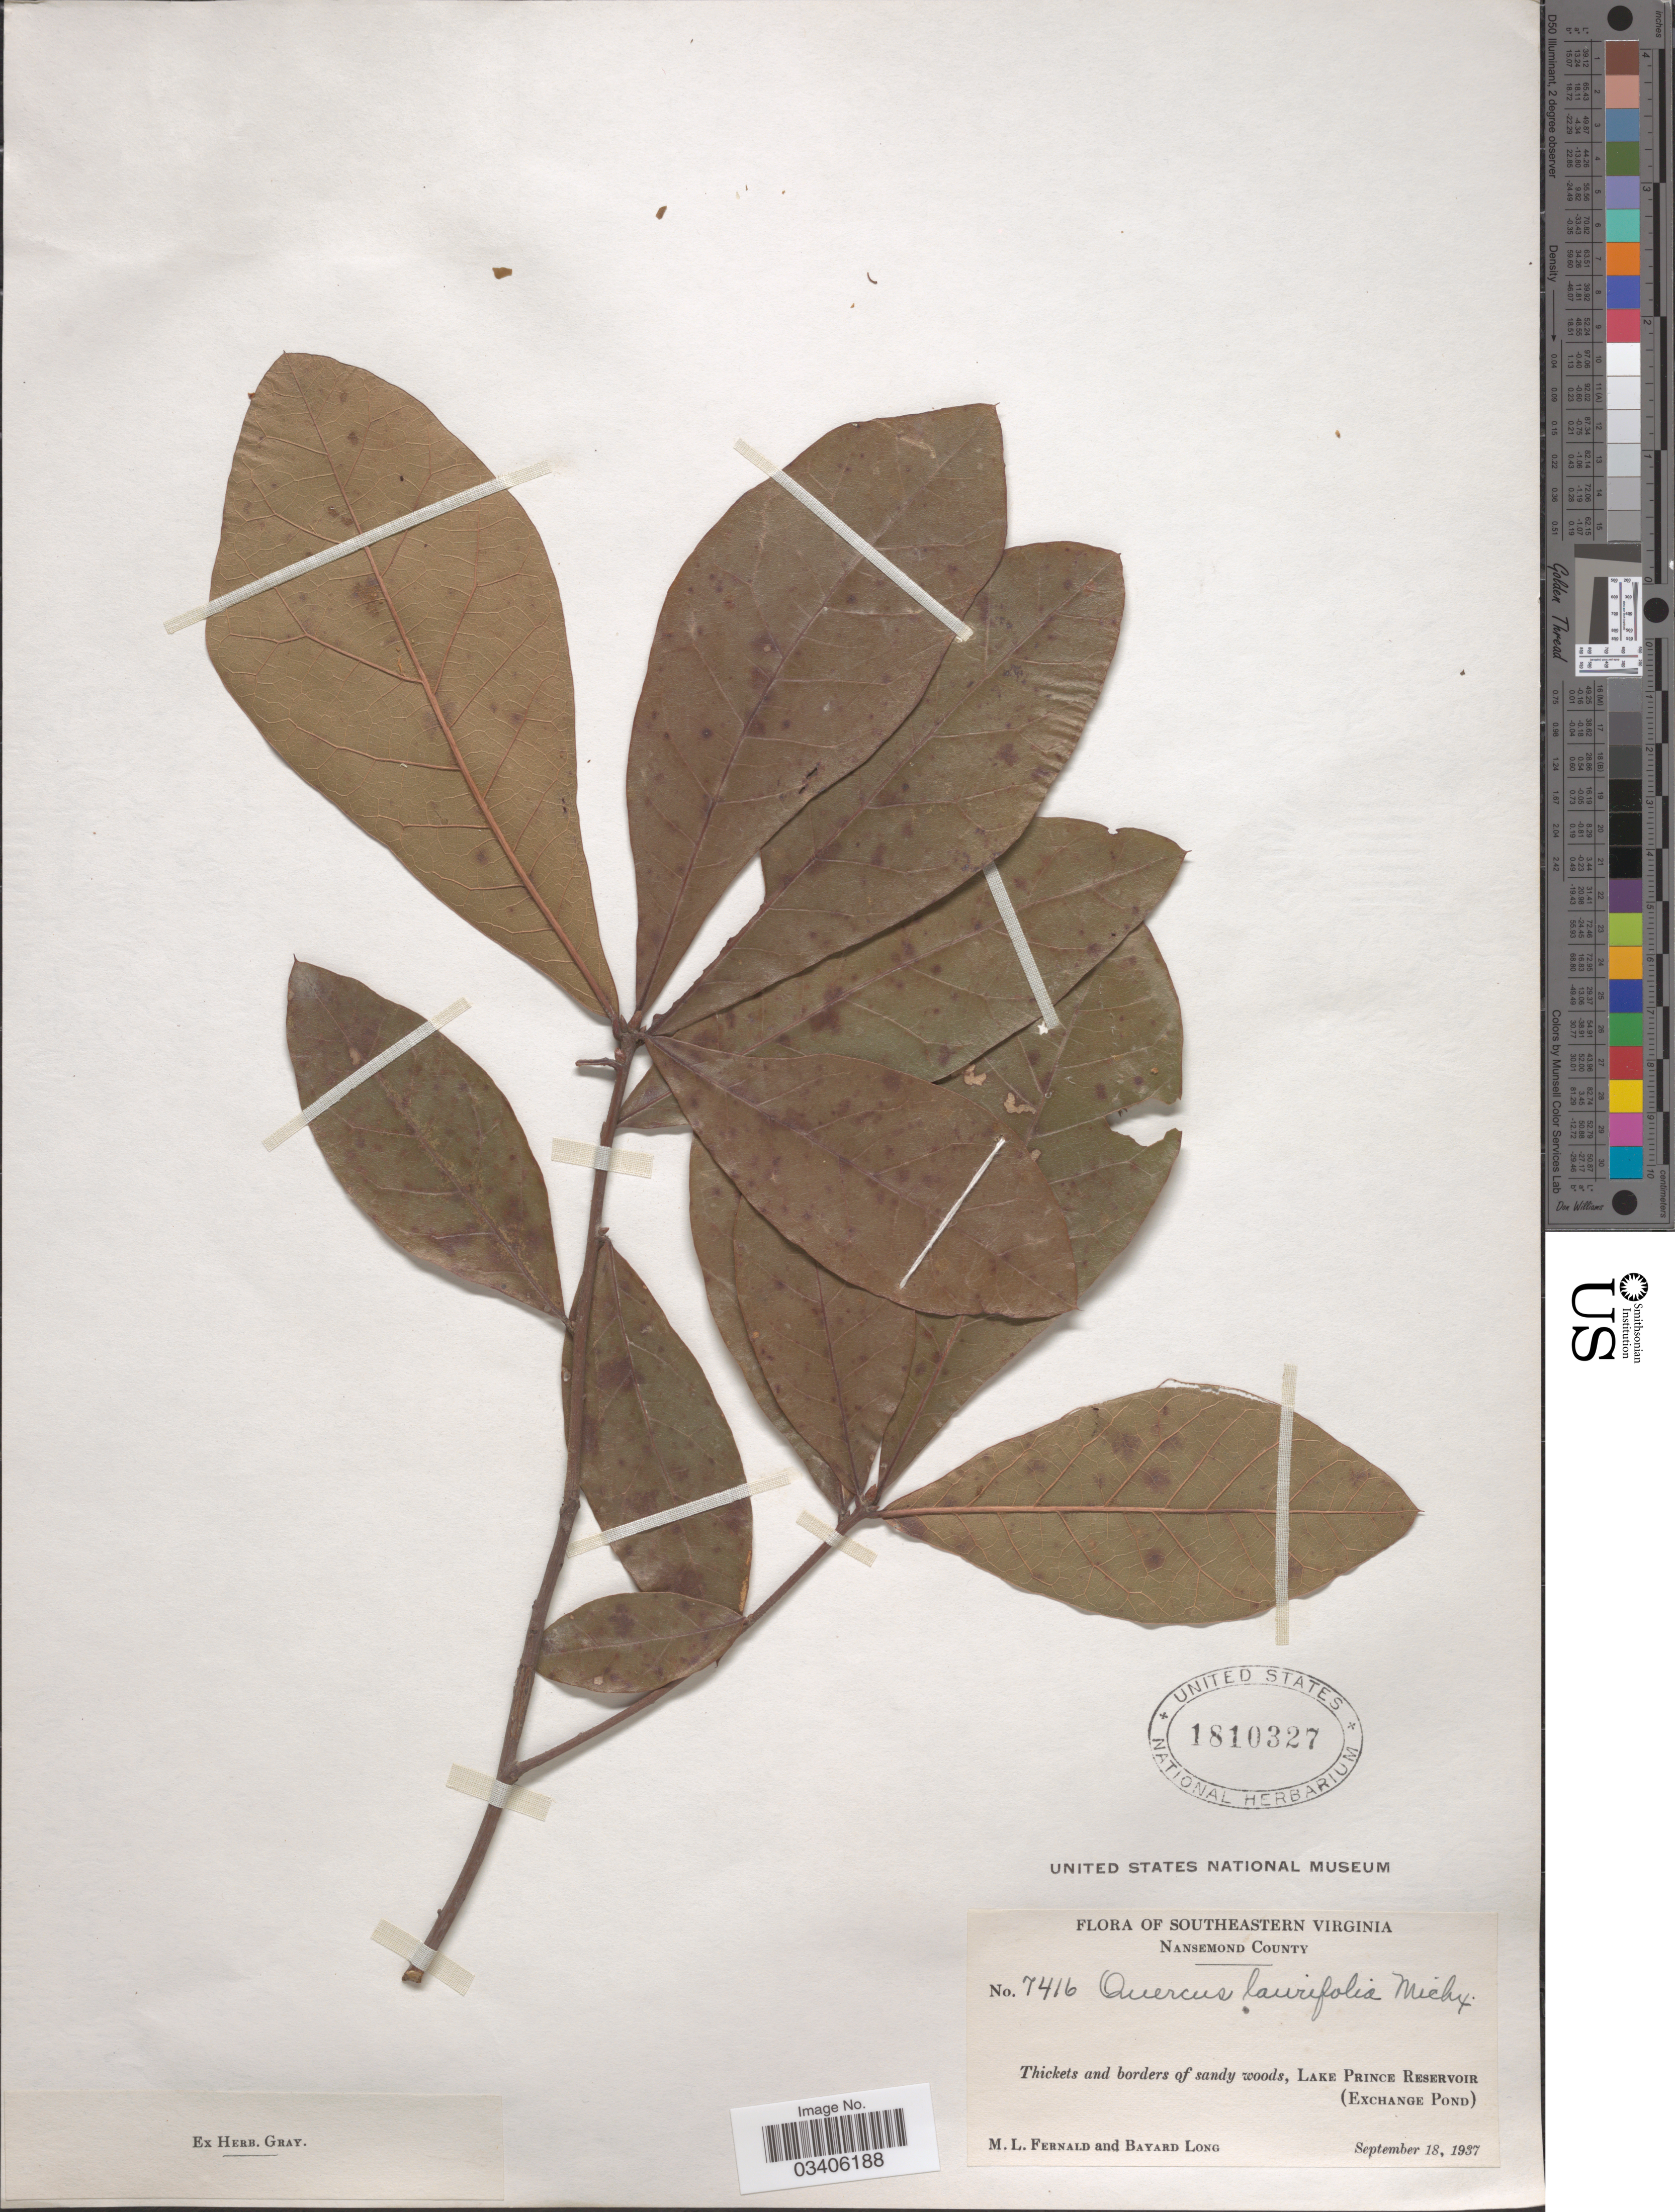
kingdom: Plantae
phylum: Tracheophyta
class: Magnoliopsida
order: Fagales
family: Fagaceae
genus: Quercus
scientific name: Quercus laurifolia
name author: Michx.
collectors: M. L. Fernald & B. Long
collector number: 7416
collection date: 1937-09-18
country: United States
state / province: Virginia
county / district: City of Suffolk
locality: Southeastern Virginia. Nansemond County. Lake Prince Reservoir (Exchange Pond).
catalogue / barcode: US 1810327